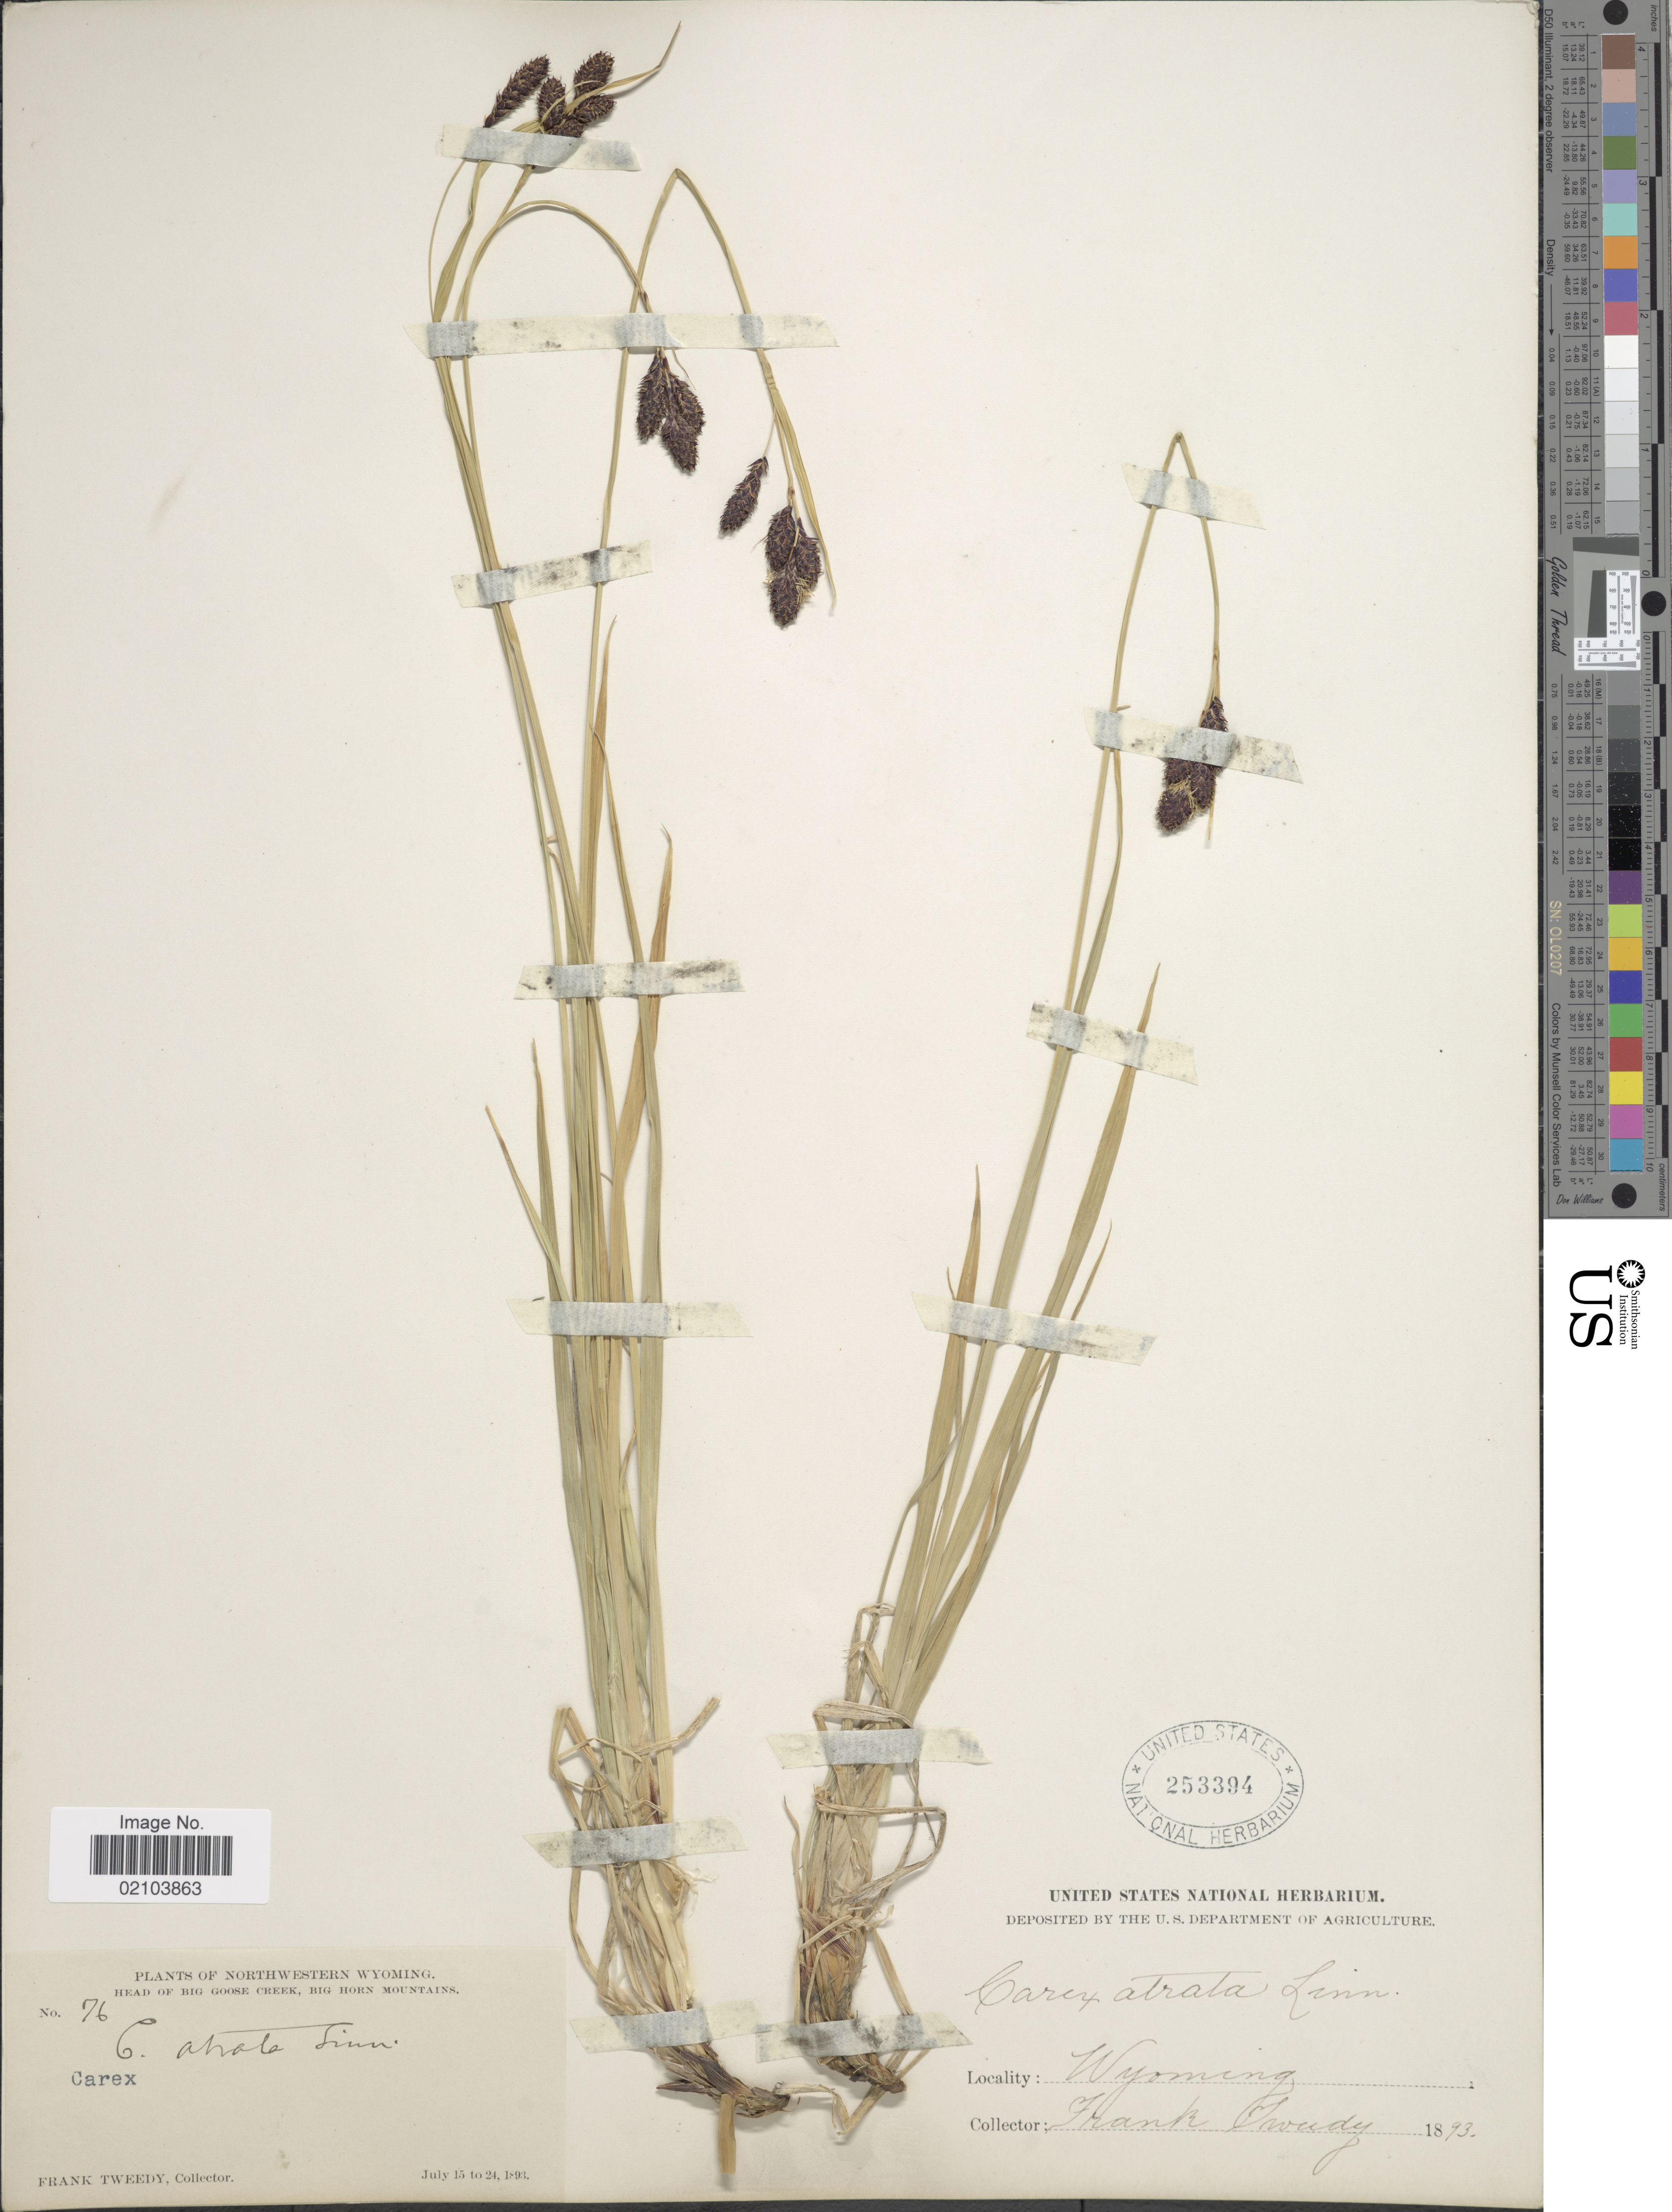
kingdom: Plantae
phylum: Tracheophyta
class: Liliopsida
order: Poales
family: Cyperaceae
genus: Carex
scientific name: Carex atrata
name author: L.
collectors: F. Tweedy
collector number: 76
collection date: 1893-07-15/1893-07-24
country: United States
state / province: Wyoming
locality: Northwestern Wyoming. Head of Big Goose Creek, Big Horn Mountains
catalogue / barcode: US 253394